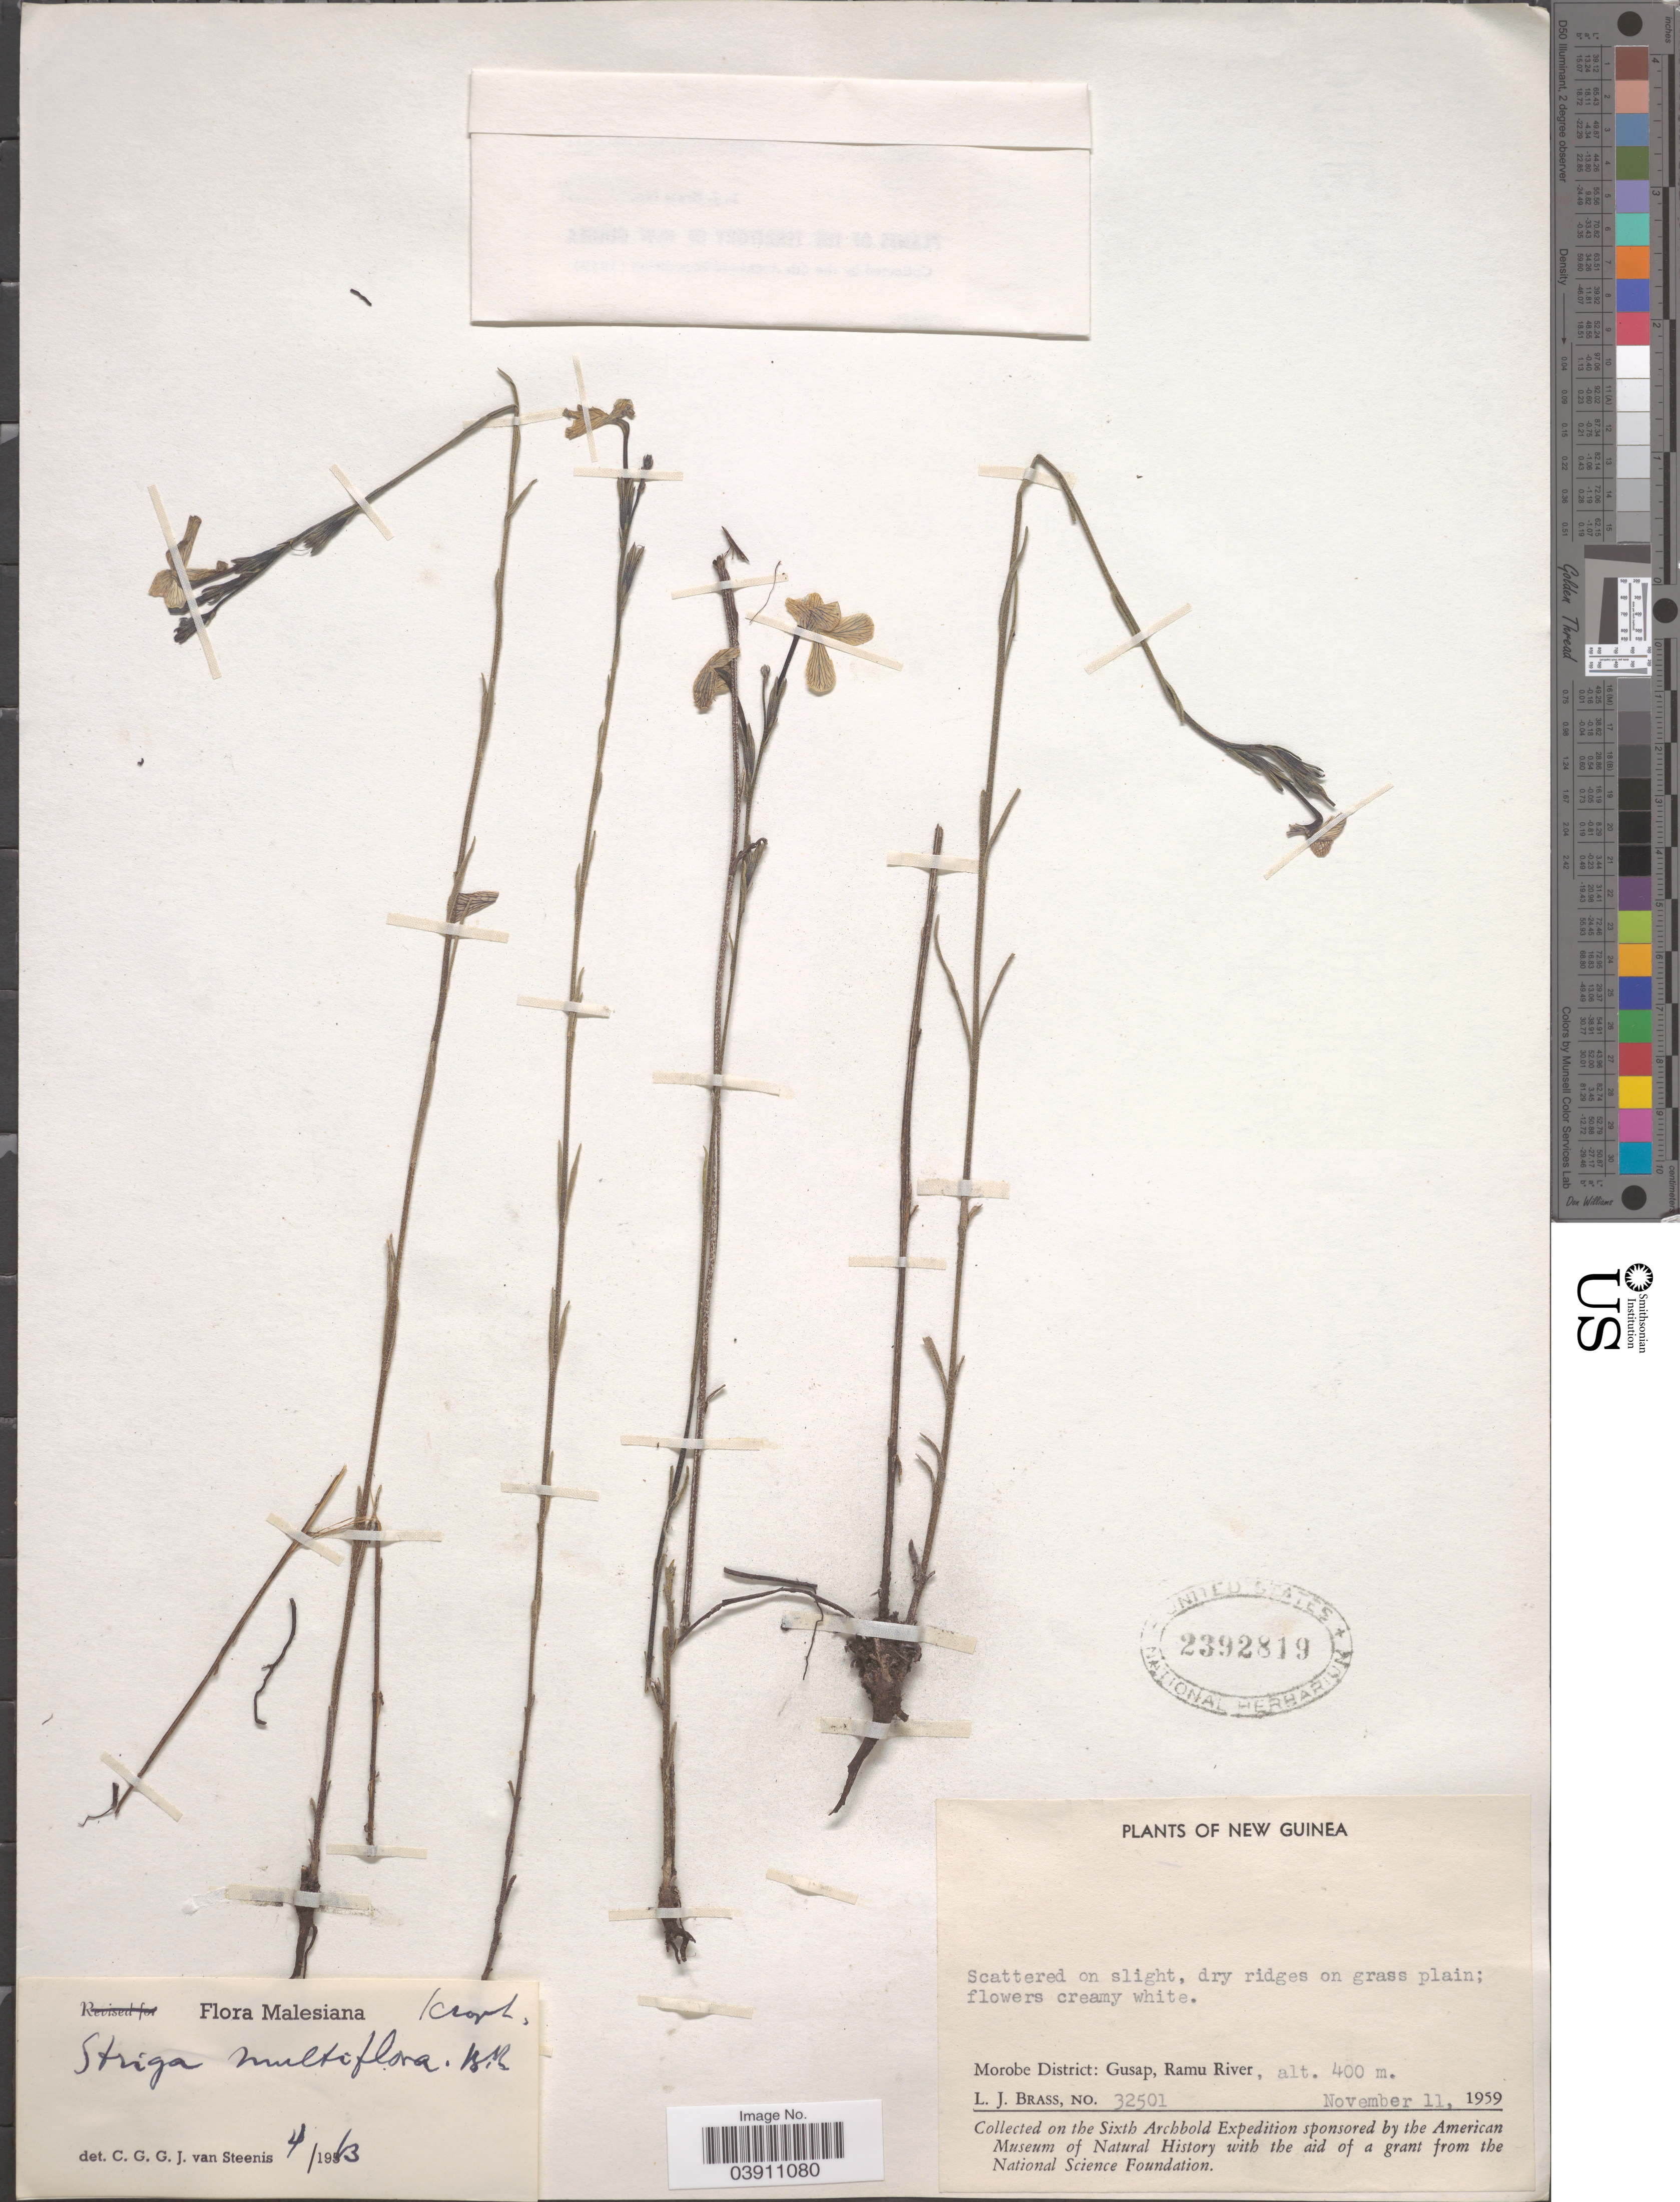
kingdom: Plantae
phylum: Tracheophyta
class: Magnoliopsida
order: Lamiales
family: Orobanchaceae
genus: Striga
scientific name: Striga multiflora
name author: Benth.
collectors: L. J. Brass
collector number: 32501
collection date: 1959-11-11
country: Papua New Guinea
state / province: Morobe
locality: Morobe District: Gusap, Ramu River.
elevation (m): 400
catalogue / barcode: US 2392819